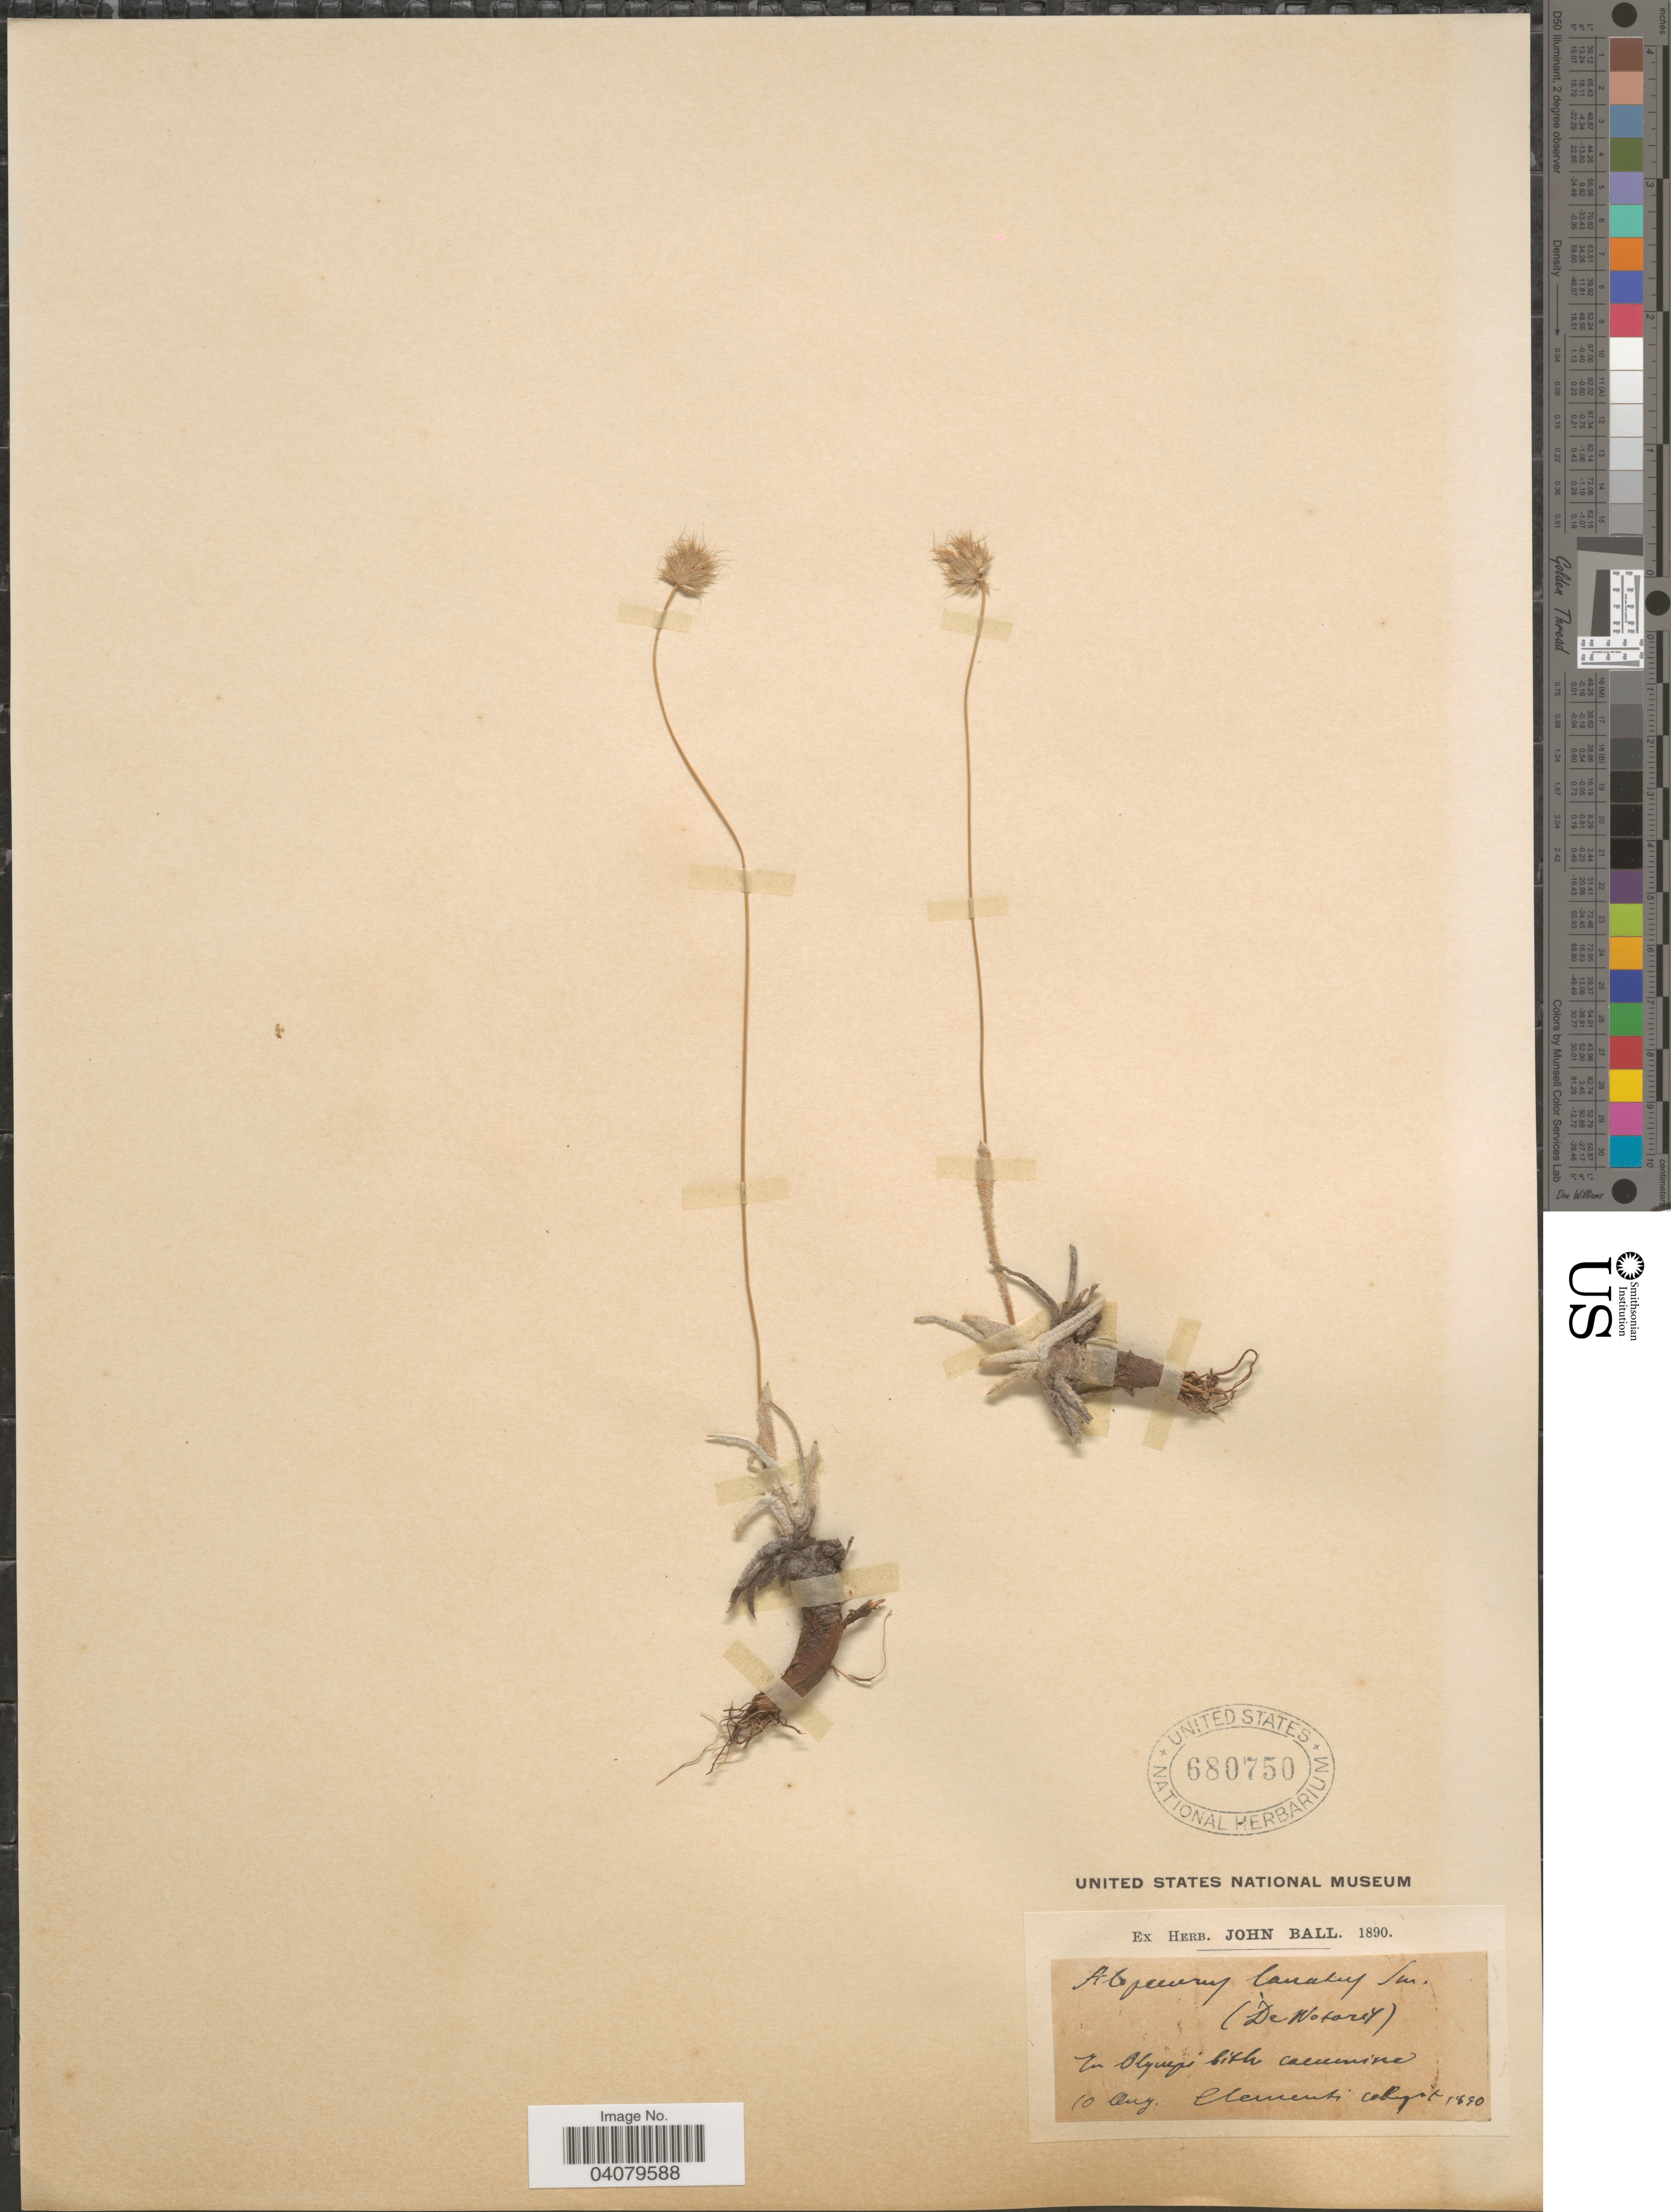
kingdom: Plantae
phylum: Tracheophyta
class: Liliopsida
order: Poales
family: Poaceae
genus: Alopecurus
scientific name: Alopecurus lanatus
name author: Sibth. & Sm.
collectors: Clementi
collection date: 1890-08-10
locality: In Olympi ditch cacumine.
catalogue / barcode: US 680750